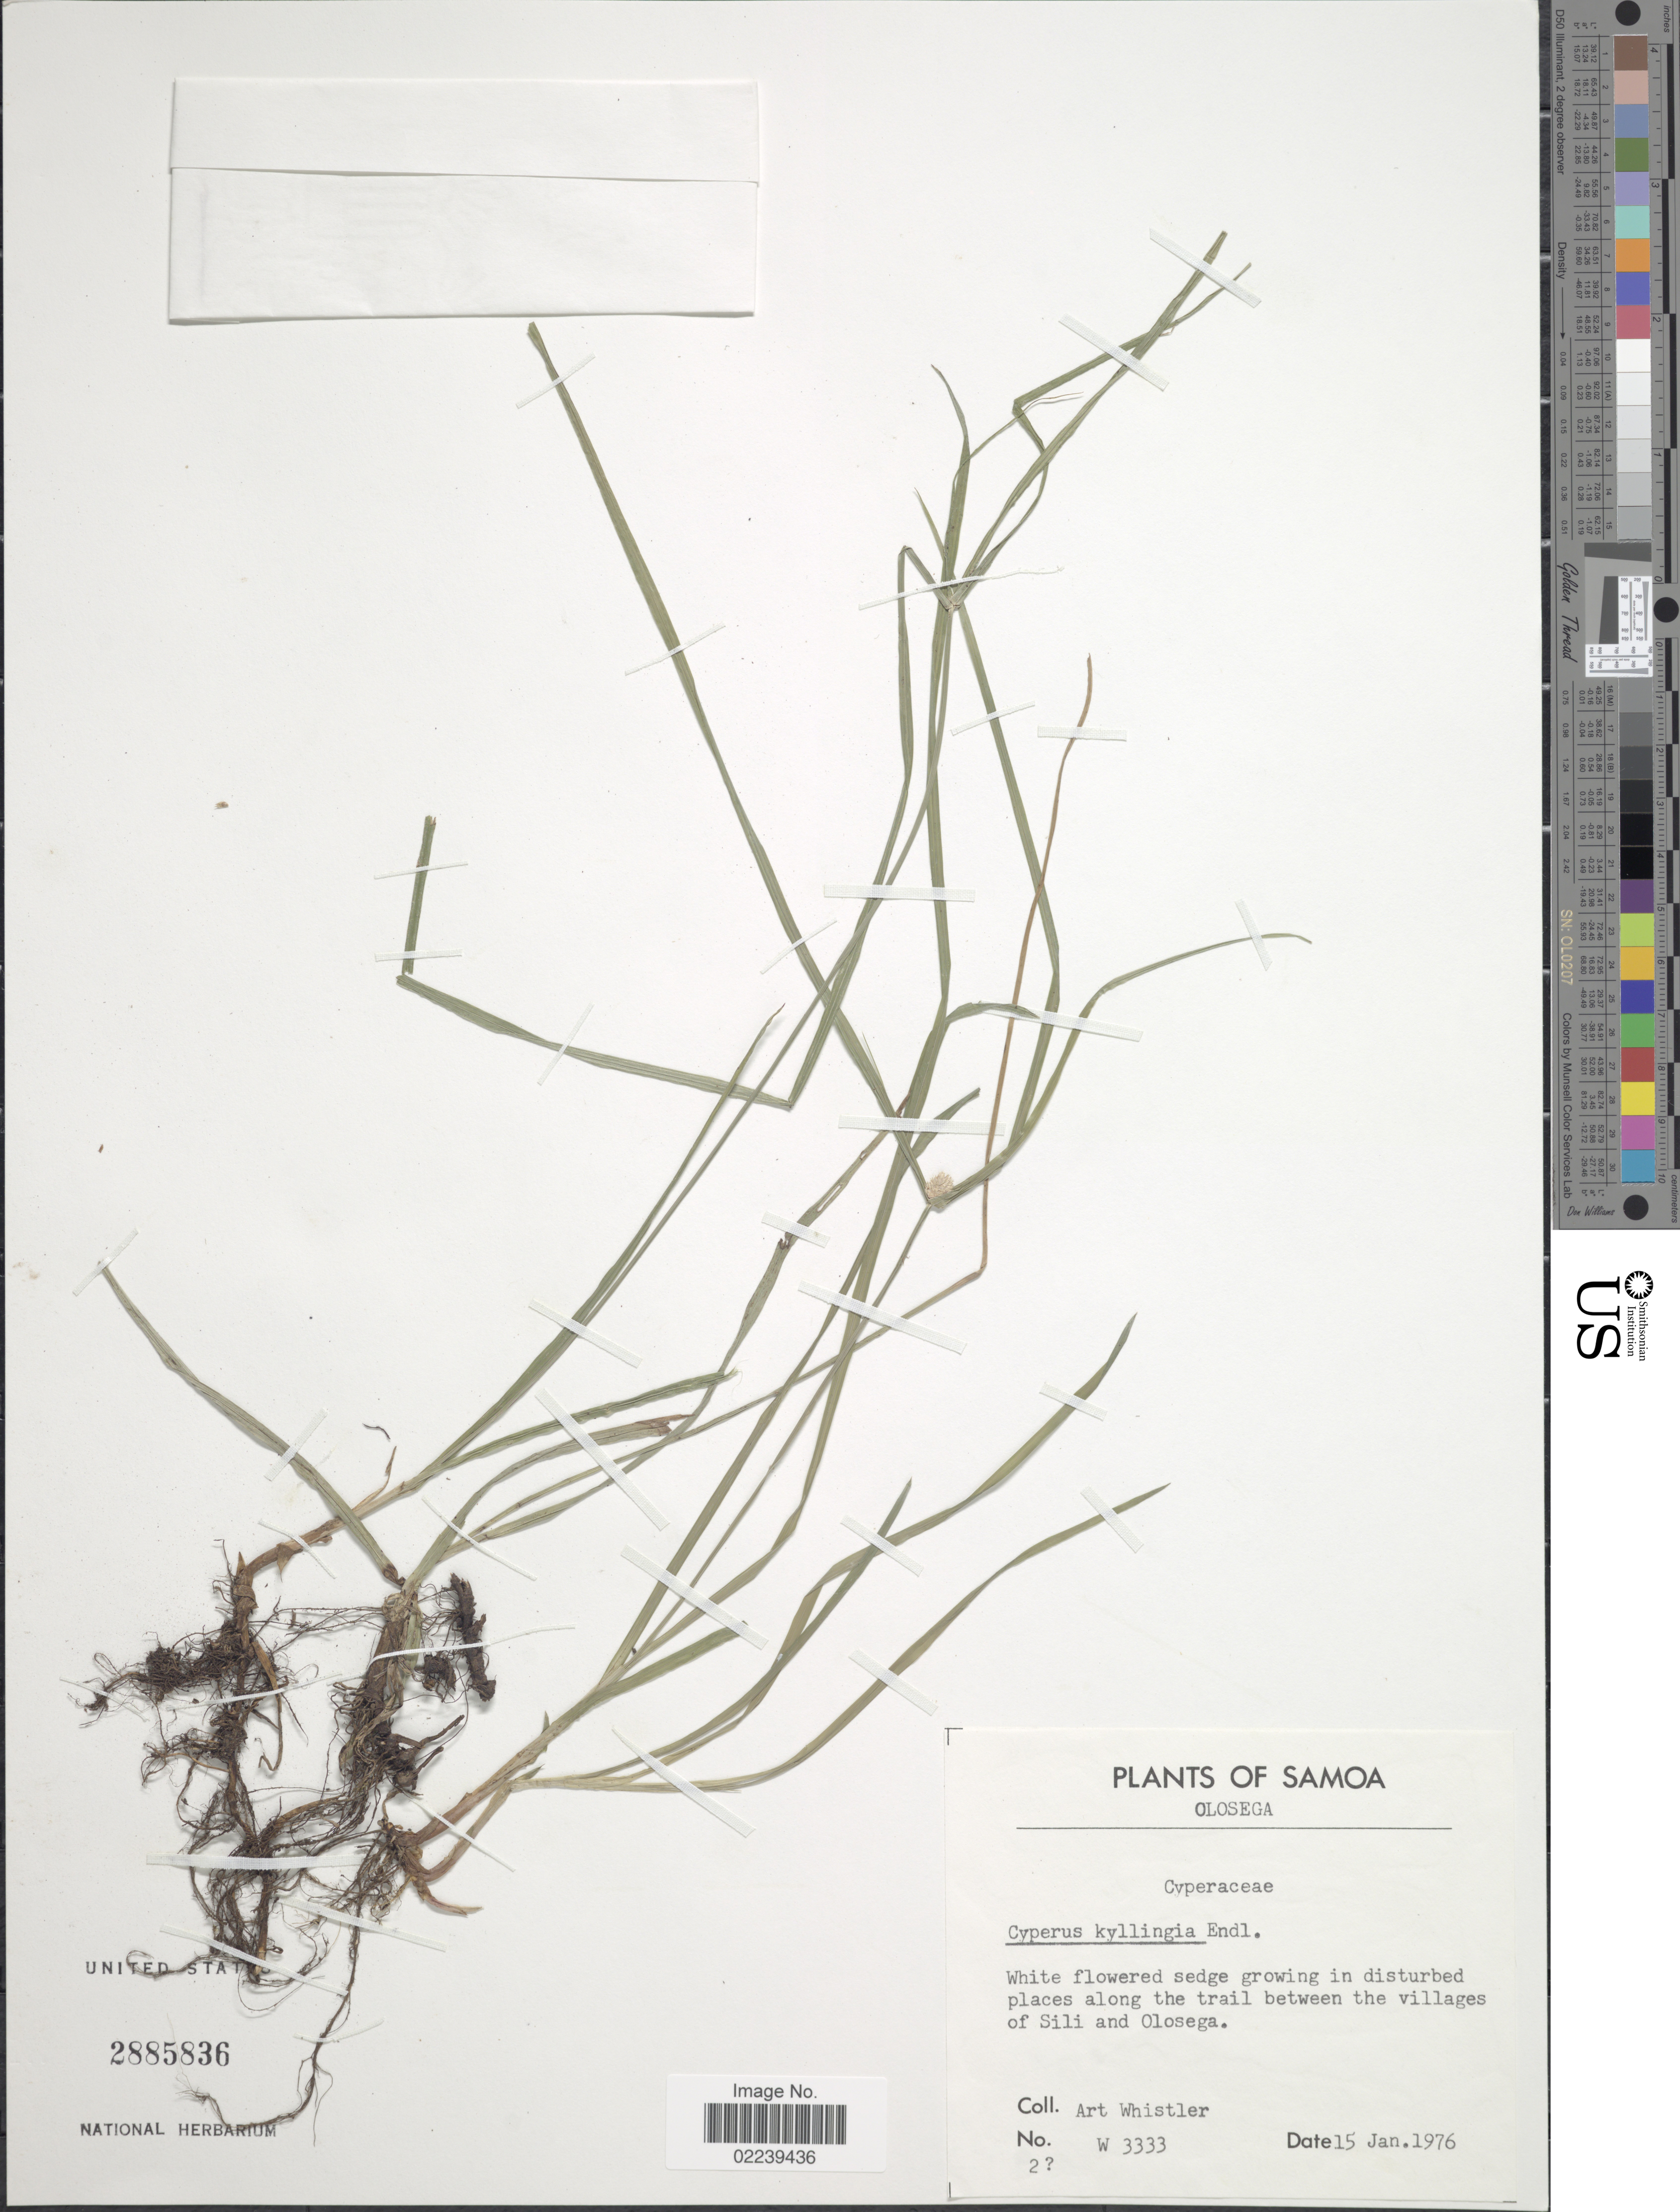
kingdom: Plantae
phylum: Tracheophyta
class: Liliopsida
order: Poales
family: Cyperaceae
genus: Cyperus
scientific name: Cyperus mindorensis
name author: (Steud.) Huygh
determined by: Strong, M. T., (US), Smithsonian Institution - National Museum of Natural History (UNITED STATES)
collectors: A. Whistler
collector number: W 3333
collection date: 1976-01-15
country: American Samoa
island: Olosega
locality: Olosega, white flowered sedge growing in disturbed places along the trail between the villages of Sili and Olosega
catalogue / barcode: US 2885836